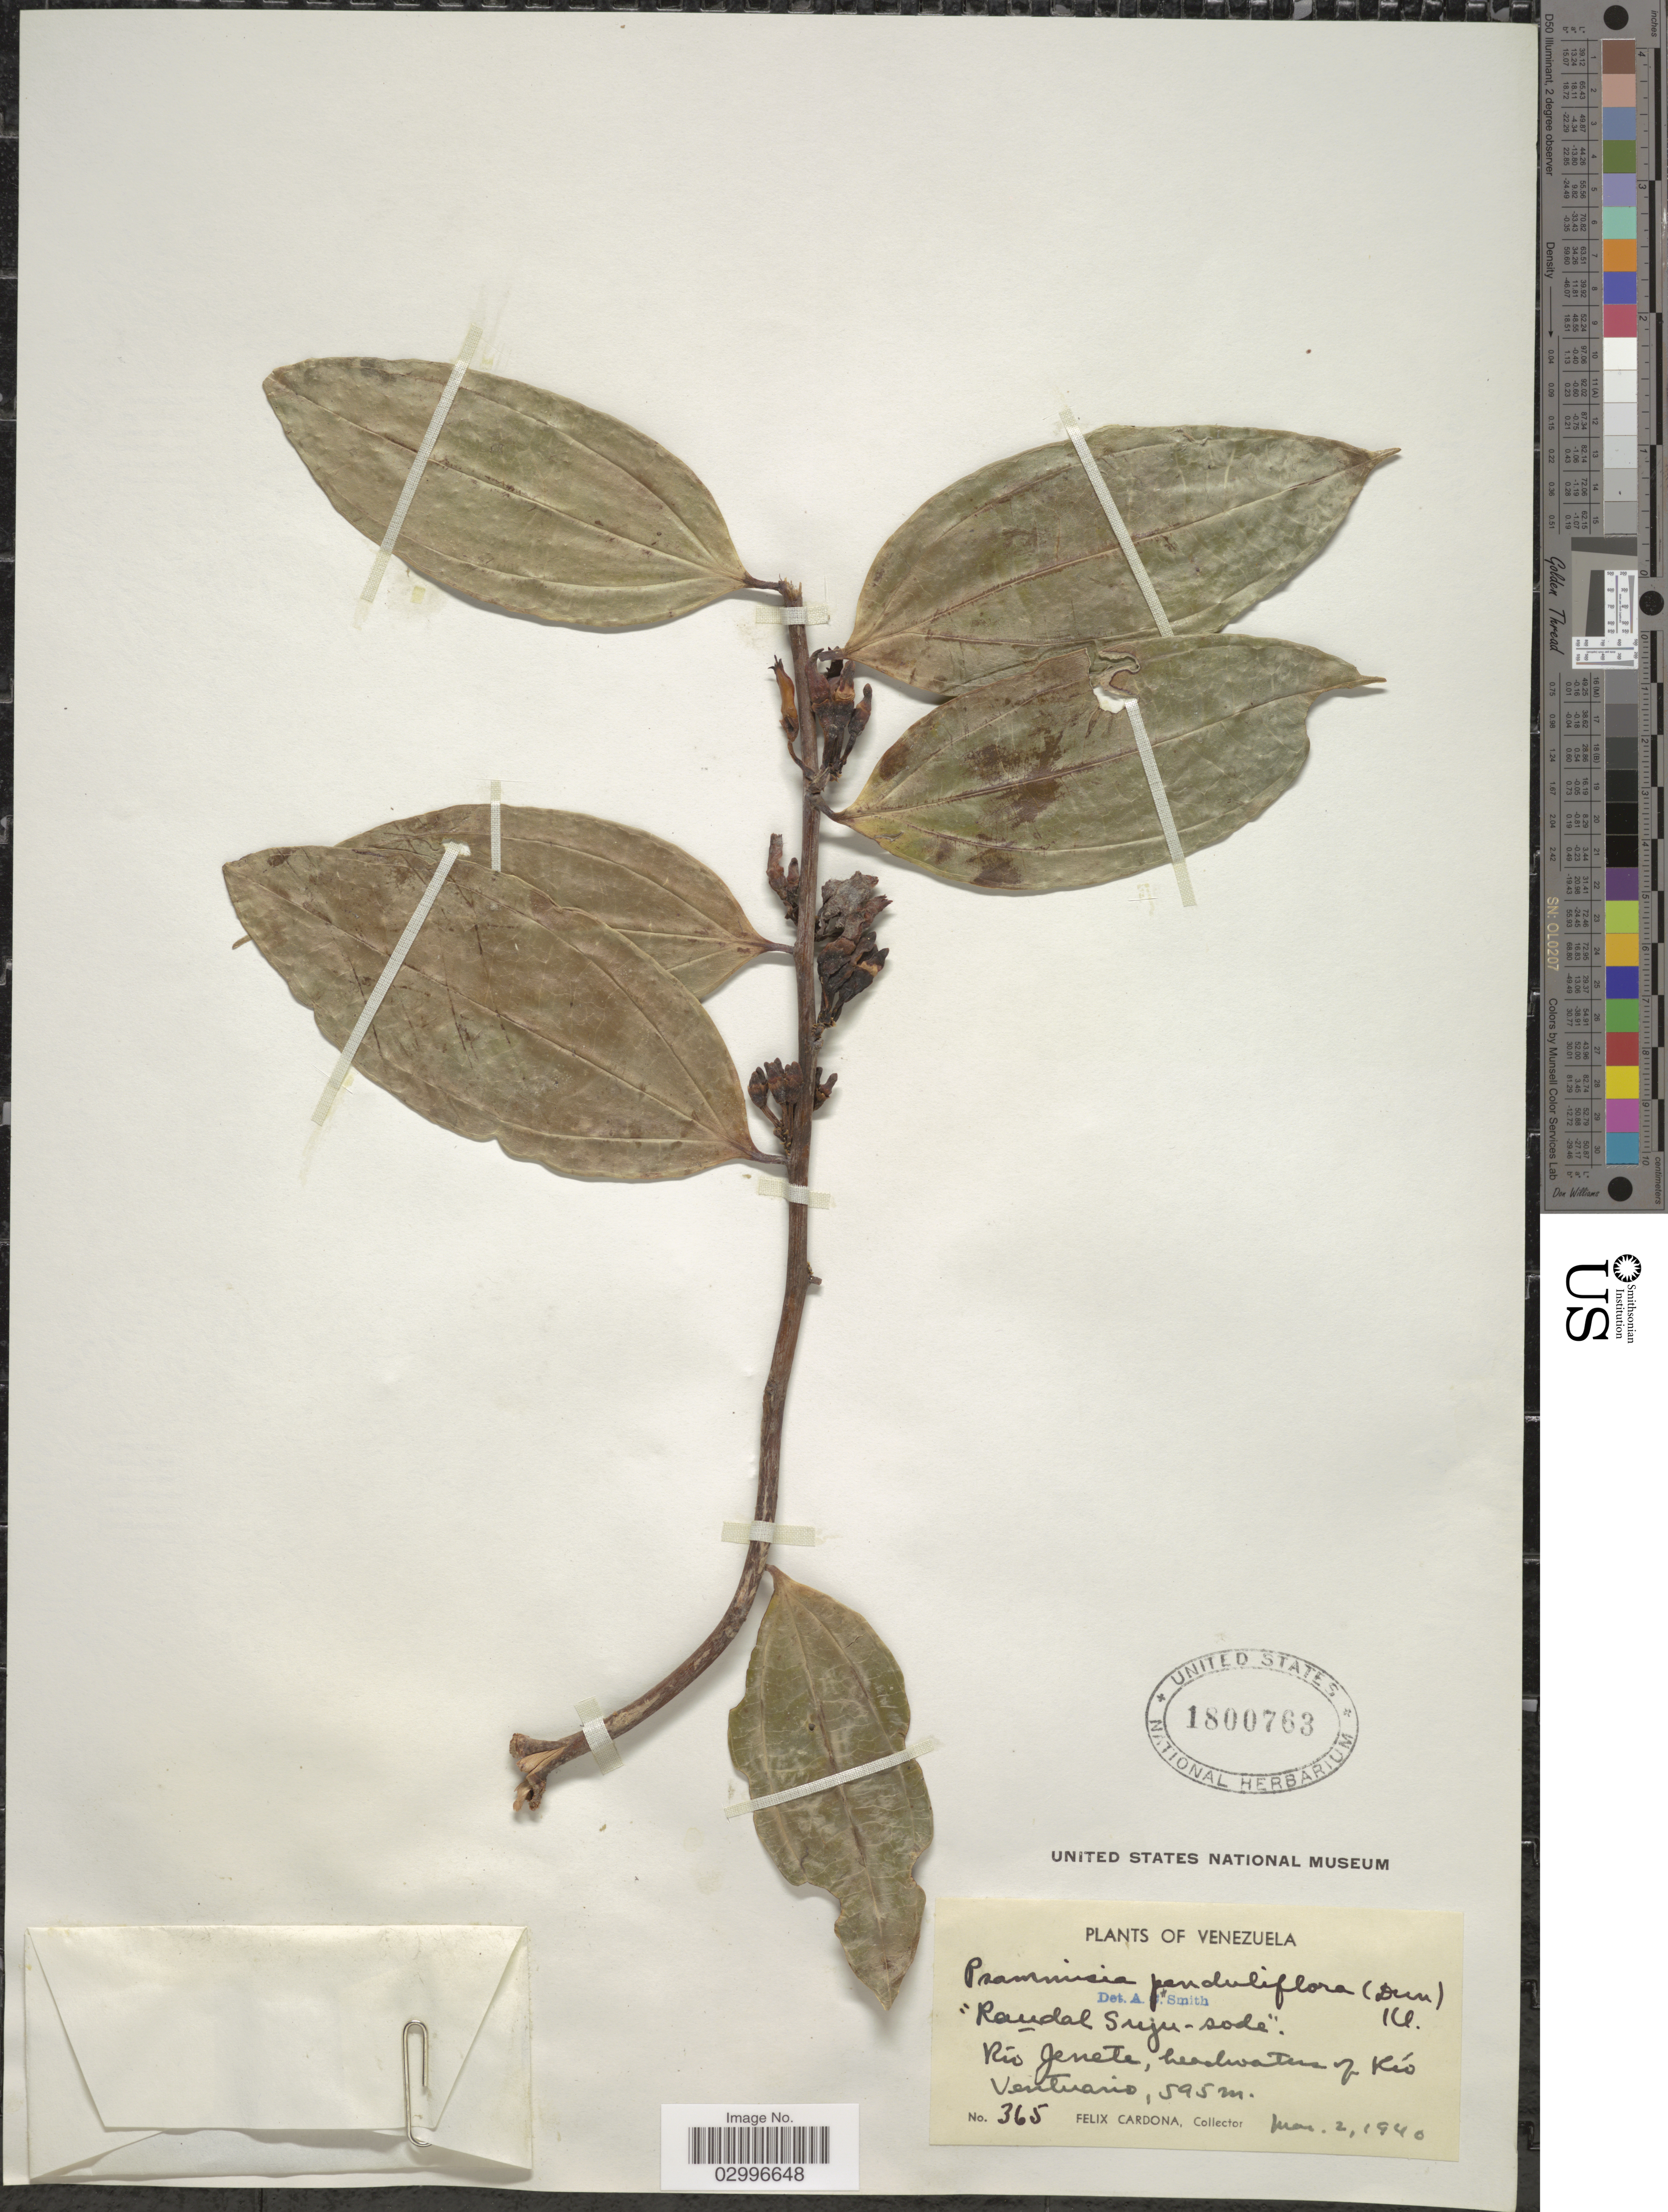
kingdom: Plantae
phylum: Tracheophyta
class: Magnoliopsida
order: Ericales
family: Ericaceae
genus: Psammisia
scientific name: Psammisia penduliflora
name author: (Dunal) Klotzsch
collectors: F. Cardona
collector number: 365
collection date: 1940-03-02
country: Venezuela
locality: Rio Jenete, headwaters of Río Ventuario.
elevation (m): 595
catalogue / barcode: US 1800763